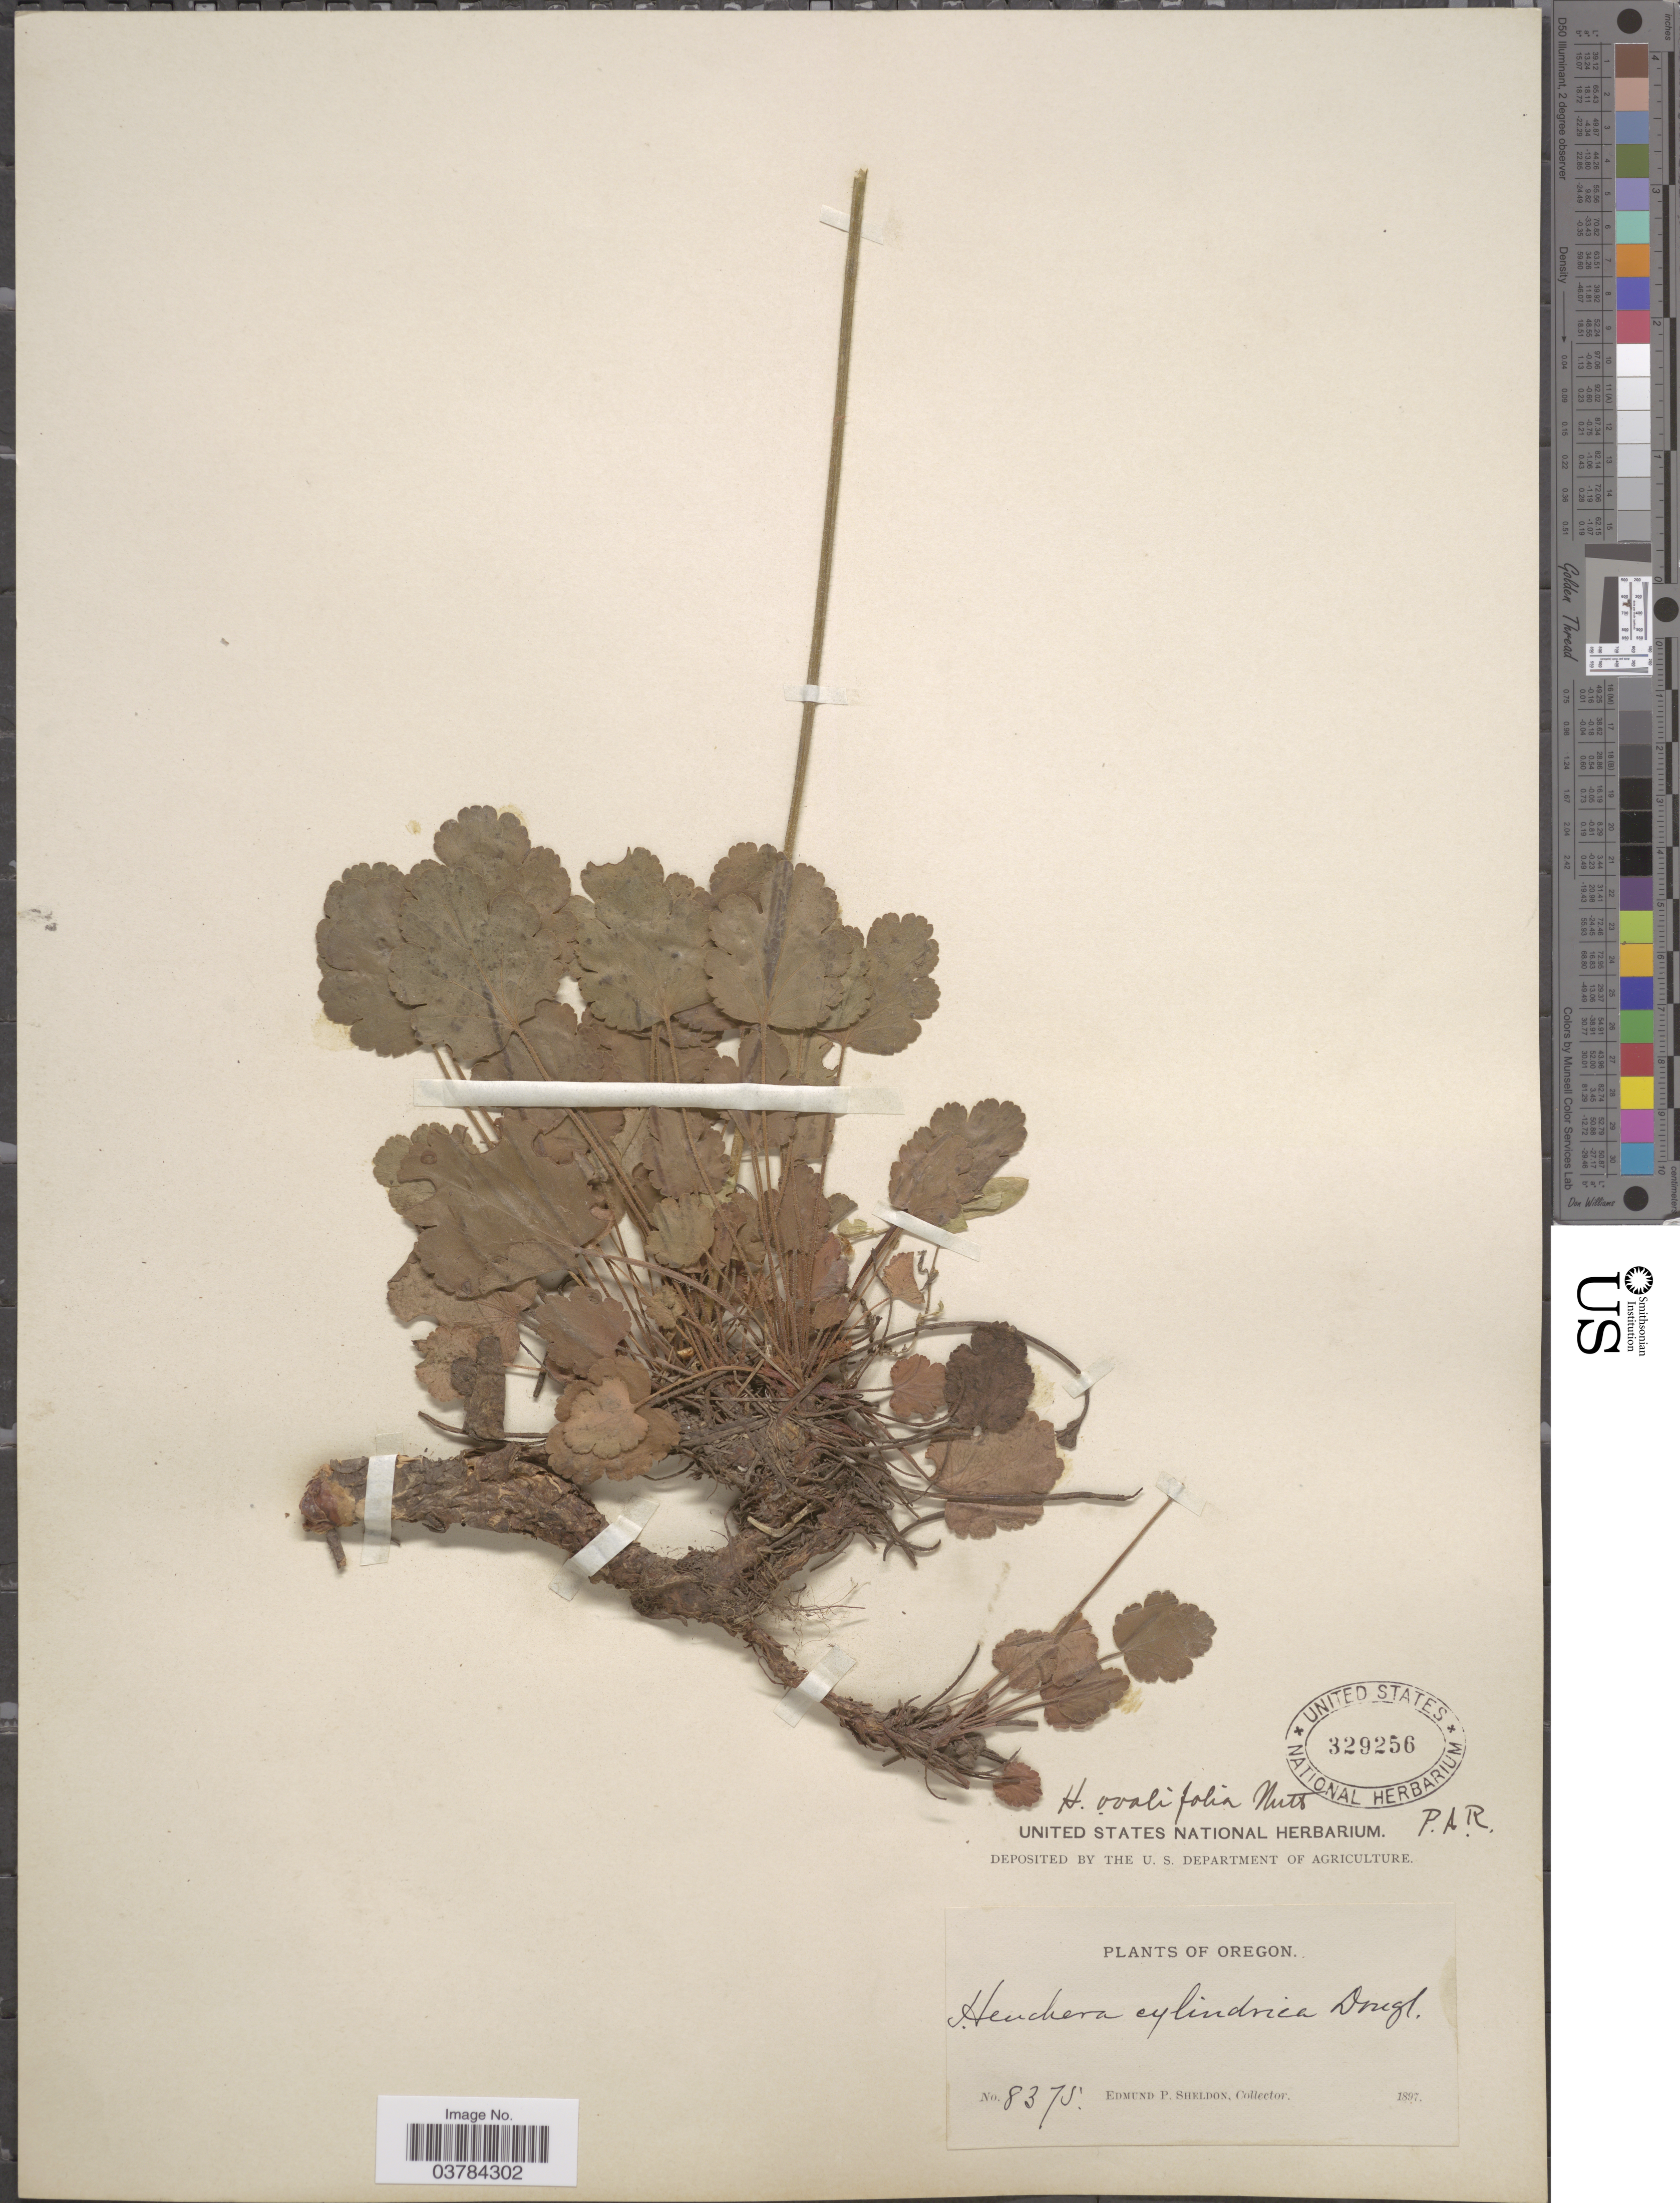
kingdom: Plantae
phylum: Tracheophyta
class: Magnoliopsida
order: Saxifragales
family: Saxifragaceae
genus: Heuchera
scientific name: Heuchera columbiana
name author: Rydb.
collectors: E. P. Sheldon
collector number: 8375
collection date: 1897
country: United States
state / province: Oregon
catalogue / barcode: US 329256